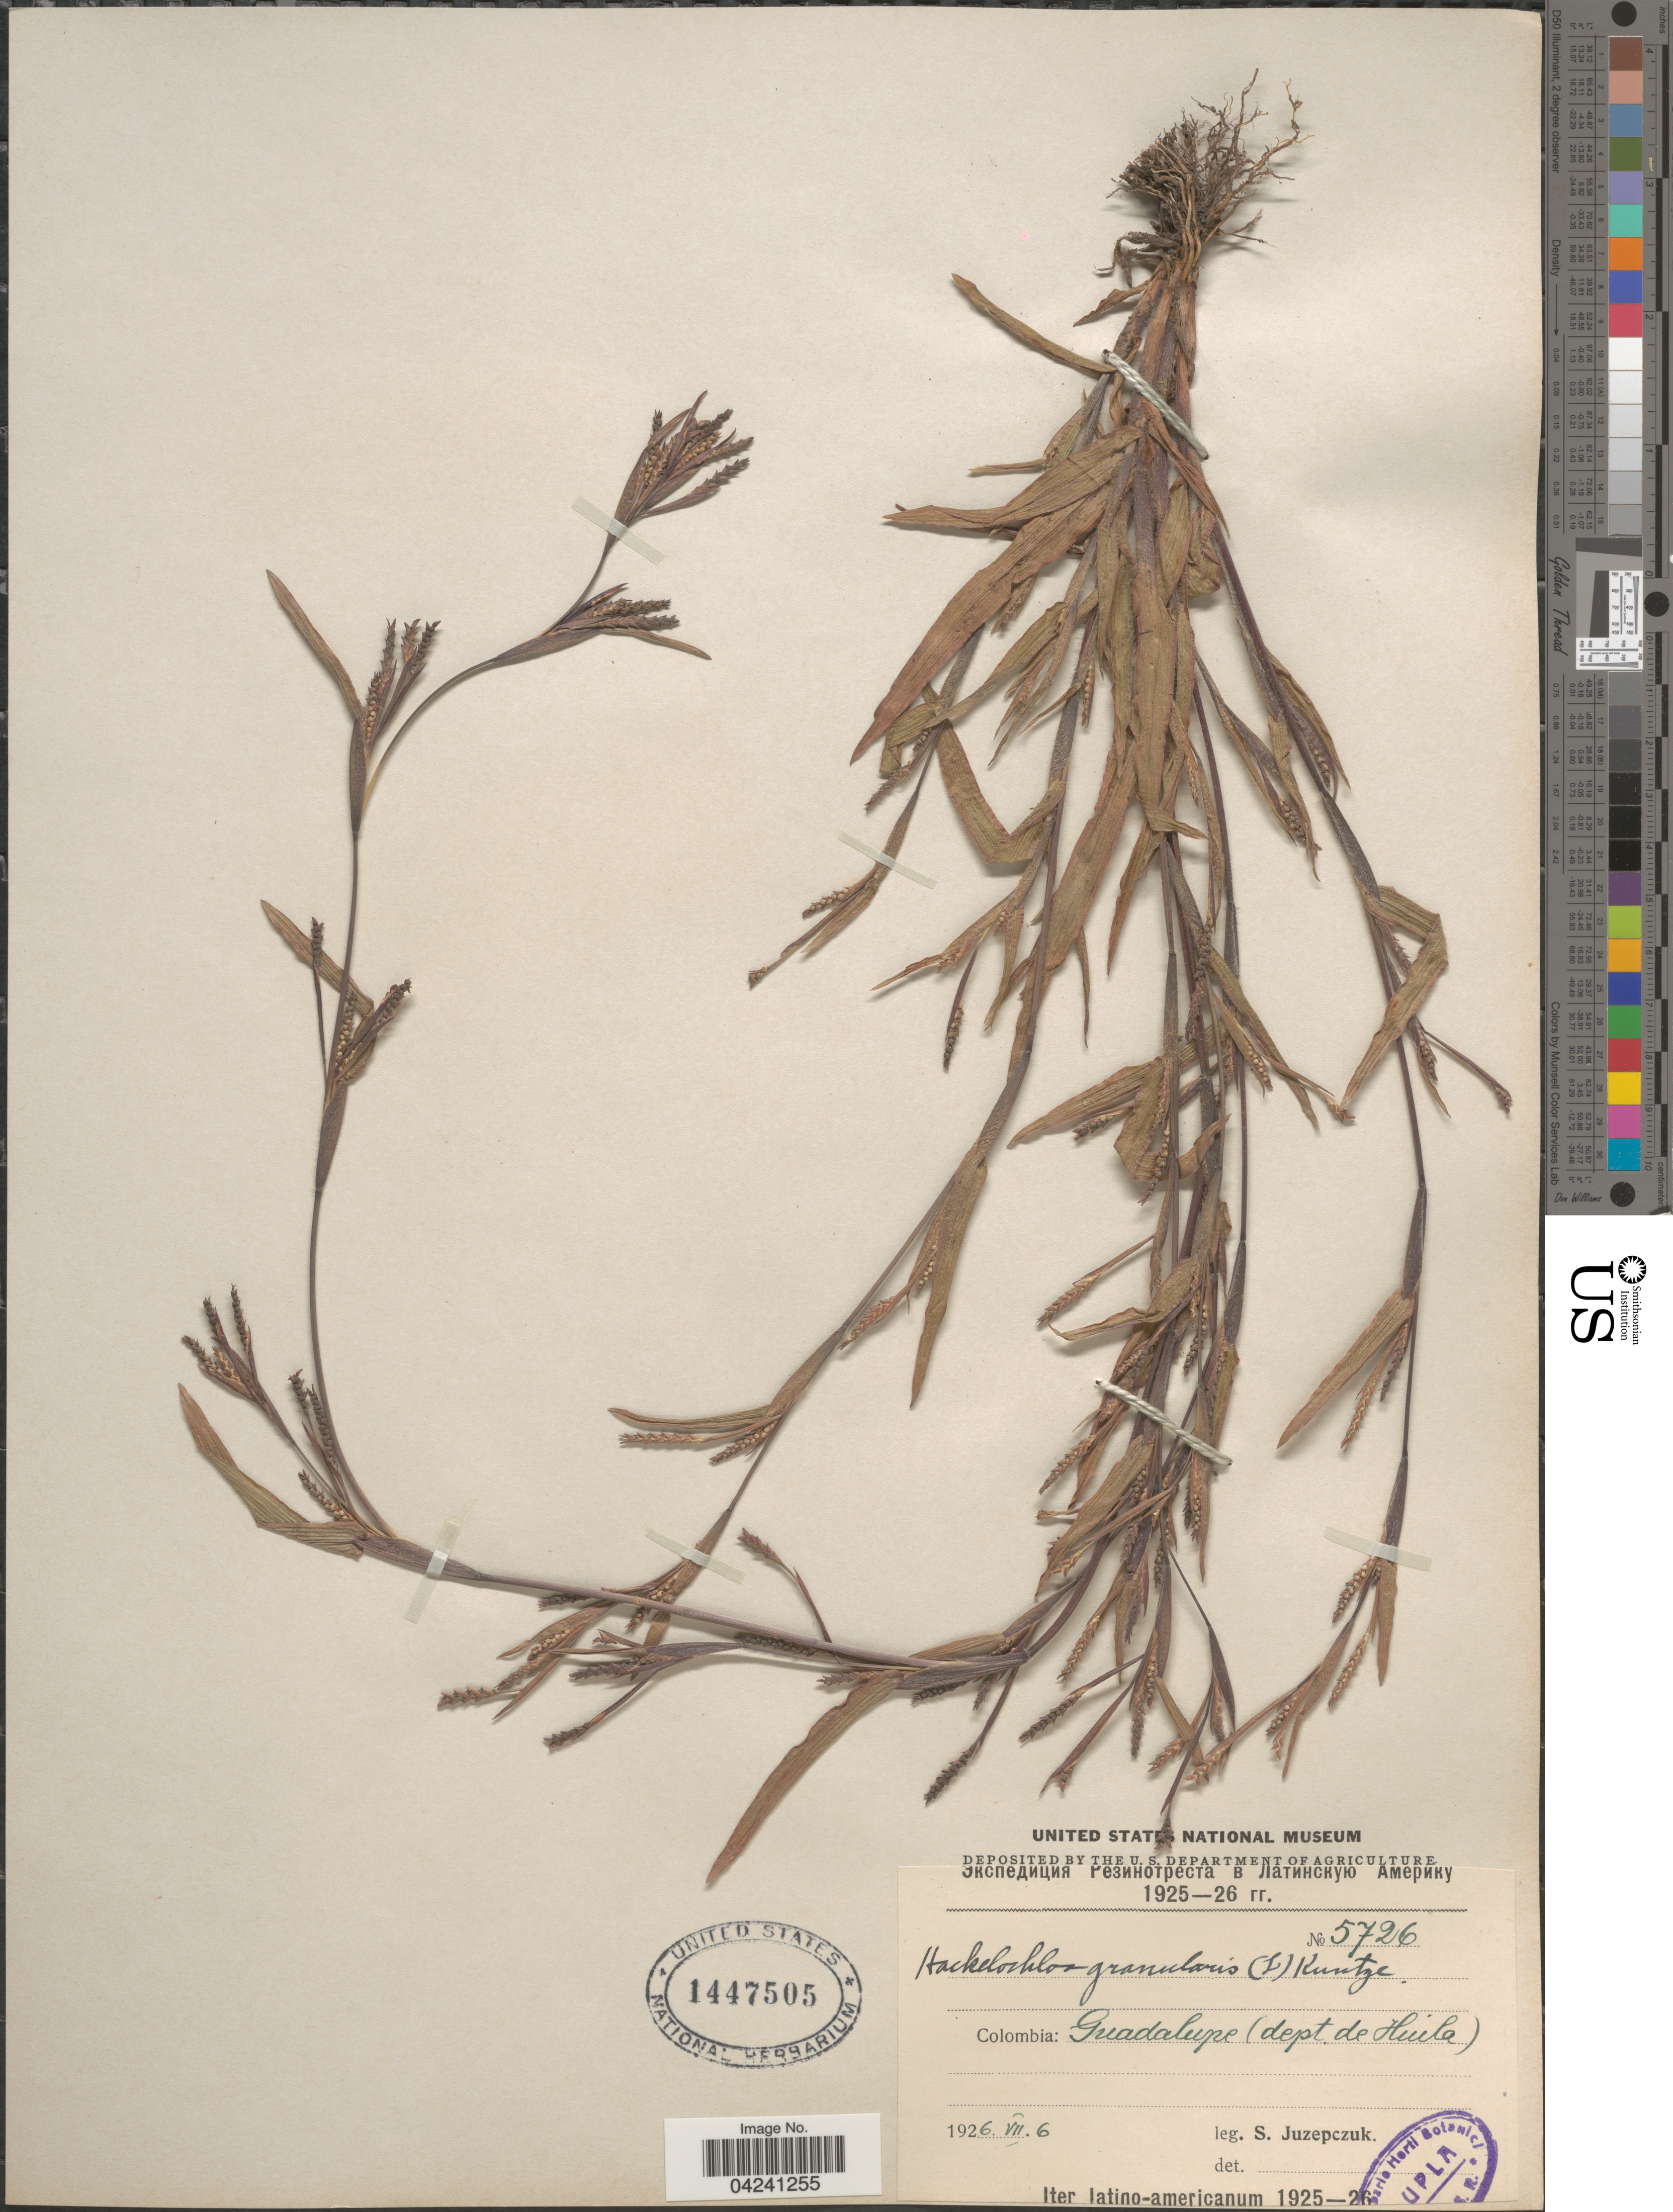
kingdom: Plantae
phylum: Tracheophyta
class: Liliopsida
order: Poales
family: Poaceae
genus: Hackelochloa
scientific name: Hackelochloa granularis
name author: (L.) Kuntze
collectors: S. V. Juzepczuk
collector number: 5726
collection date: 1926-07-06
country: Colombia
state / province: Huila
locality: Guadalupe (dept. de Huila). Iter latino-americanum 1925-26.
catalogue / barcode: US 1447505